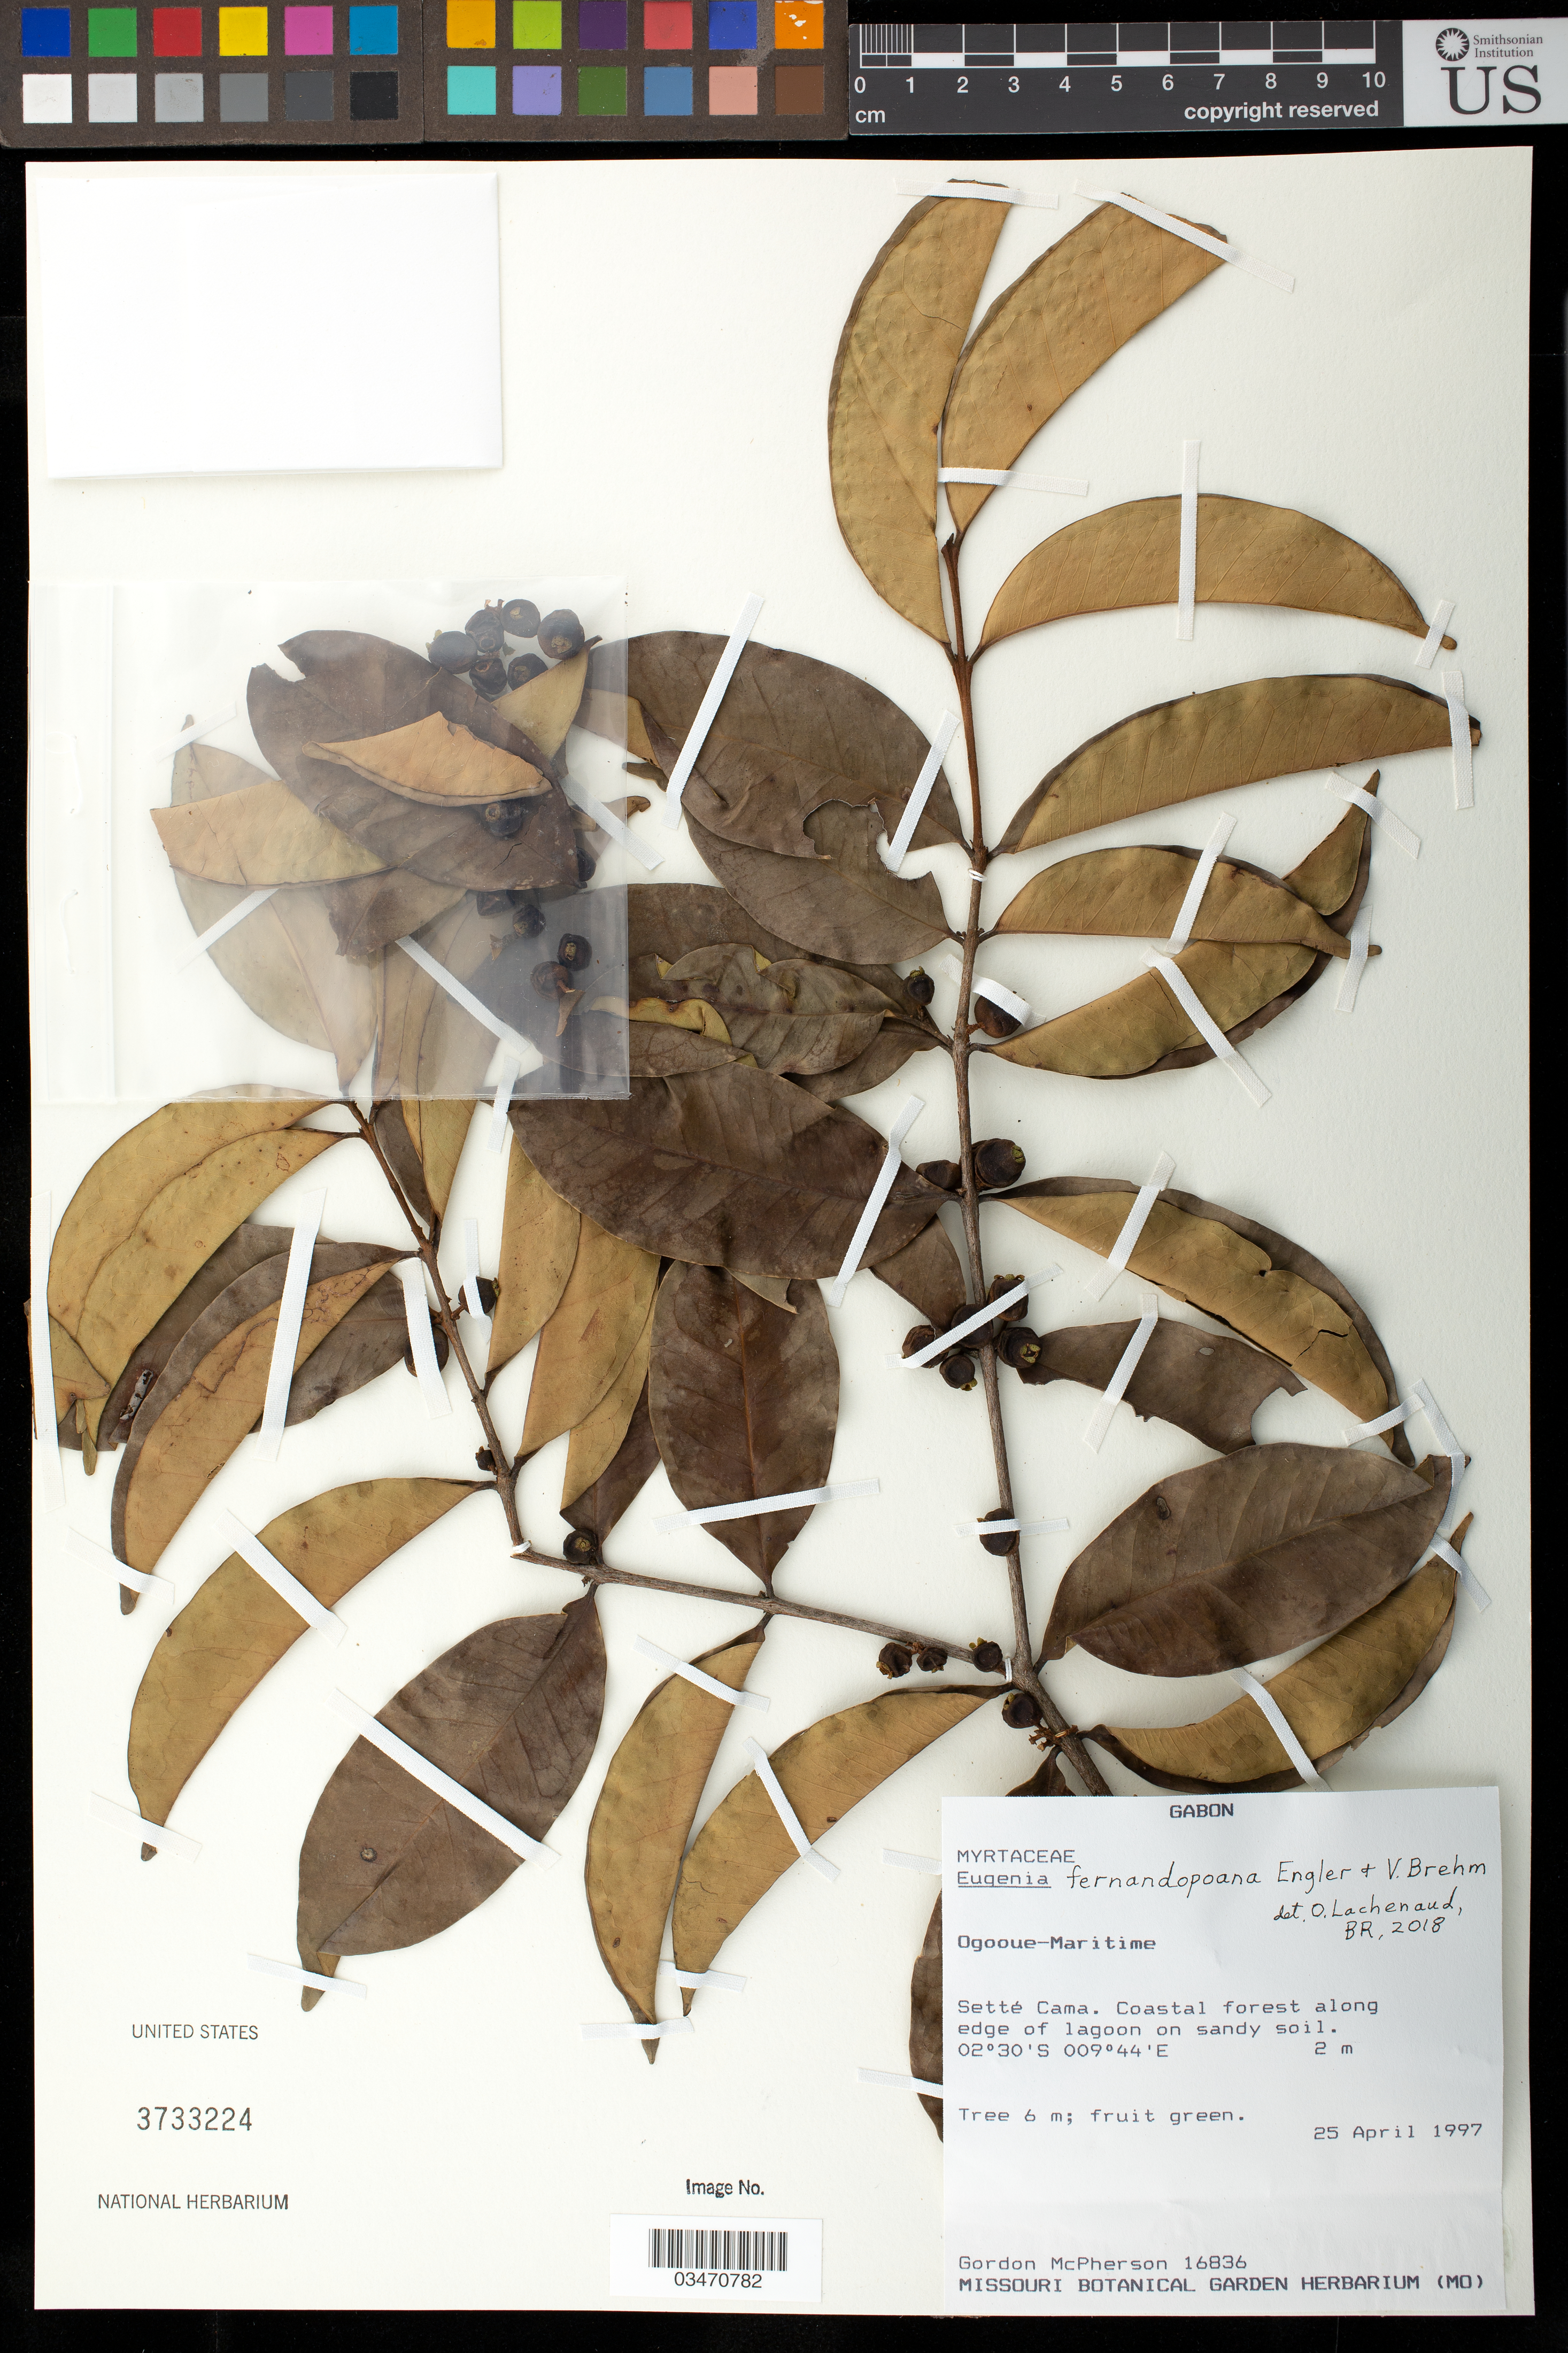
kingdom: Plantae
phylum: Tracheophyta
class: Magnoliopsida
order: Myrtales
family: Myrtaceae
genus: Eugenia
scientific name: Eugenia fernandopoana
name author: Engler & V. Brehm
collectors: G. D. McPherson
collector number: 16836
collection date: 1997-04-25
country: Gabon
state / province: Ogooue-Maritime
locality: Setté Cama. Coastal forest along edge of lagoon on sandy soil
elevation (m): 2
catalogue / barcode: US 3733224